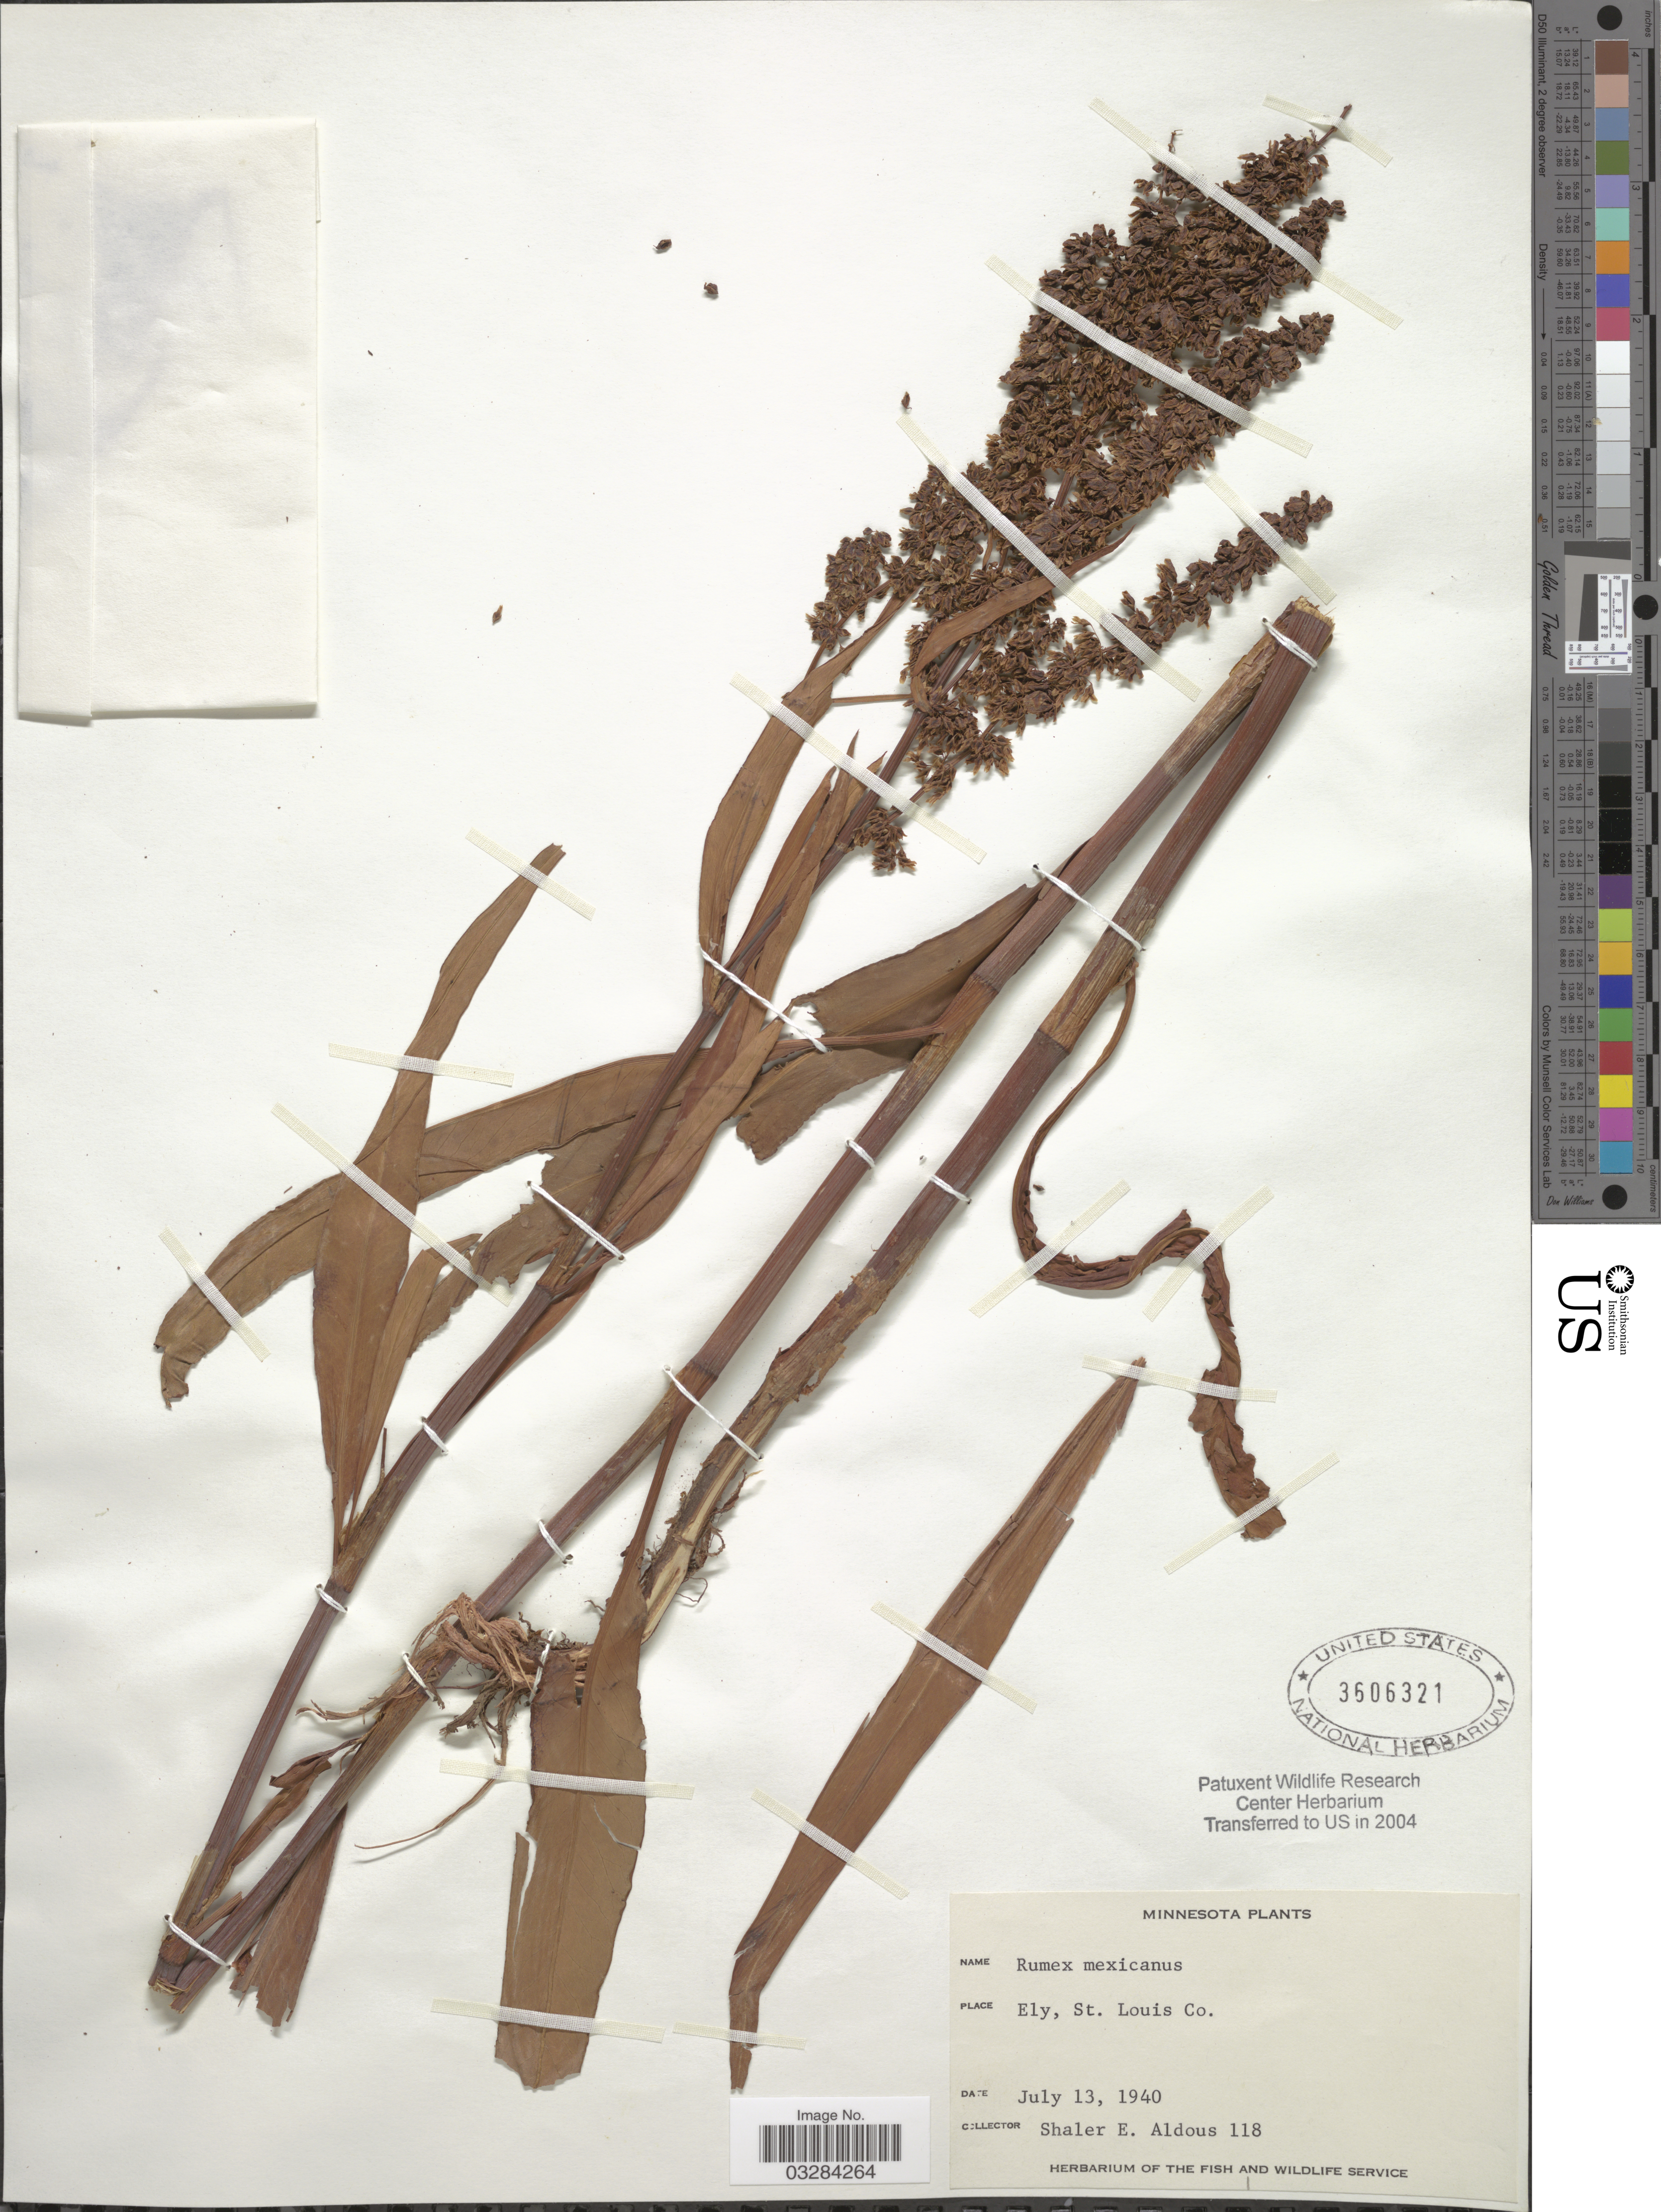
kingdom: Plantae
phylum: Tracheophyta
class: Magnoliopsida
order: Caryophyllales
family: Polygonaceae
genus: Rumex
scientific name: Rumex mexicanus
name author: Meisn.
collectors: S. Aldous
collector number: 118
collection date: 1940-07-13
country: United States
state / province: Minnesota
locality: Ely, St. Louis Co.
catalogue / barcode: US 3606321